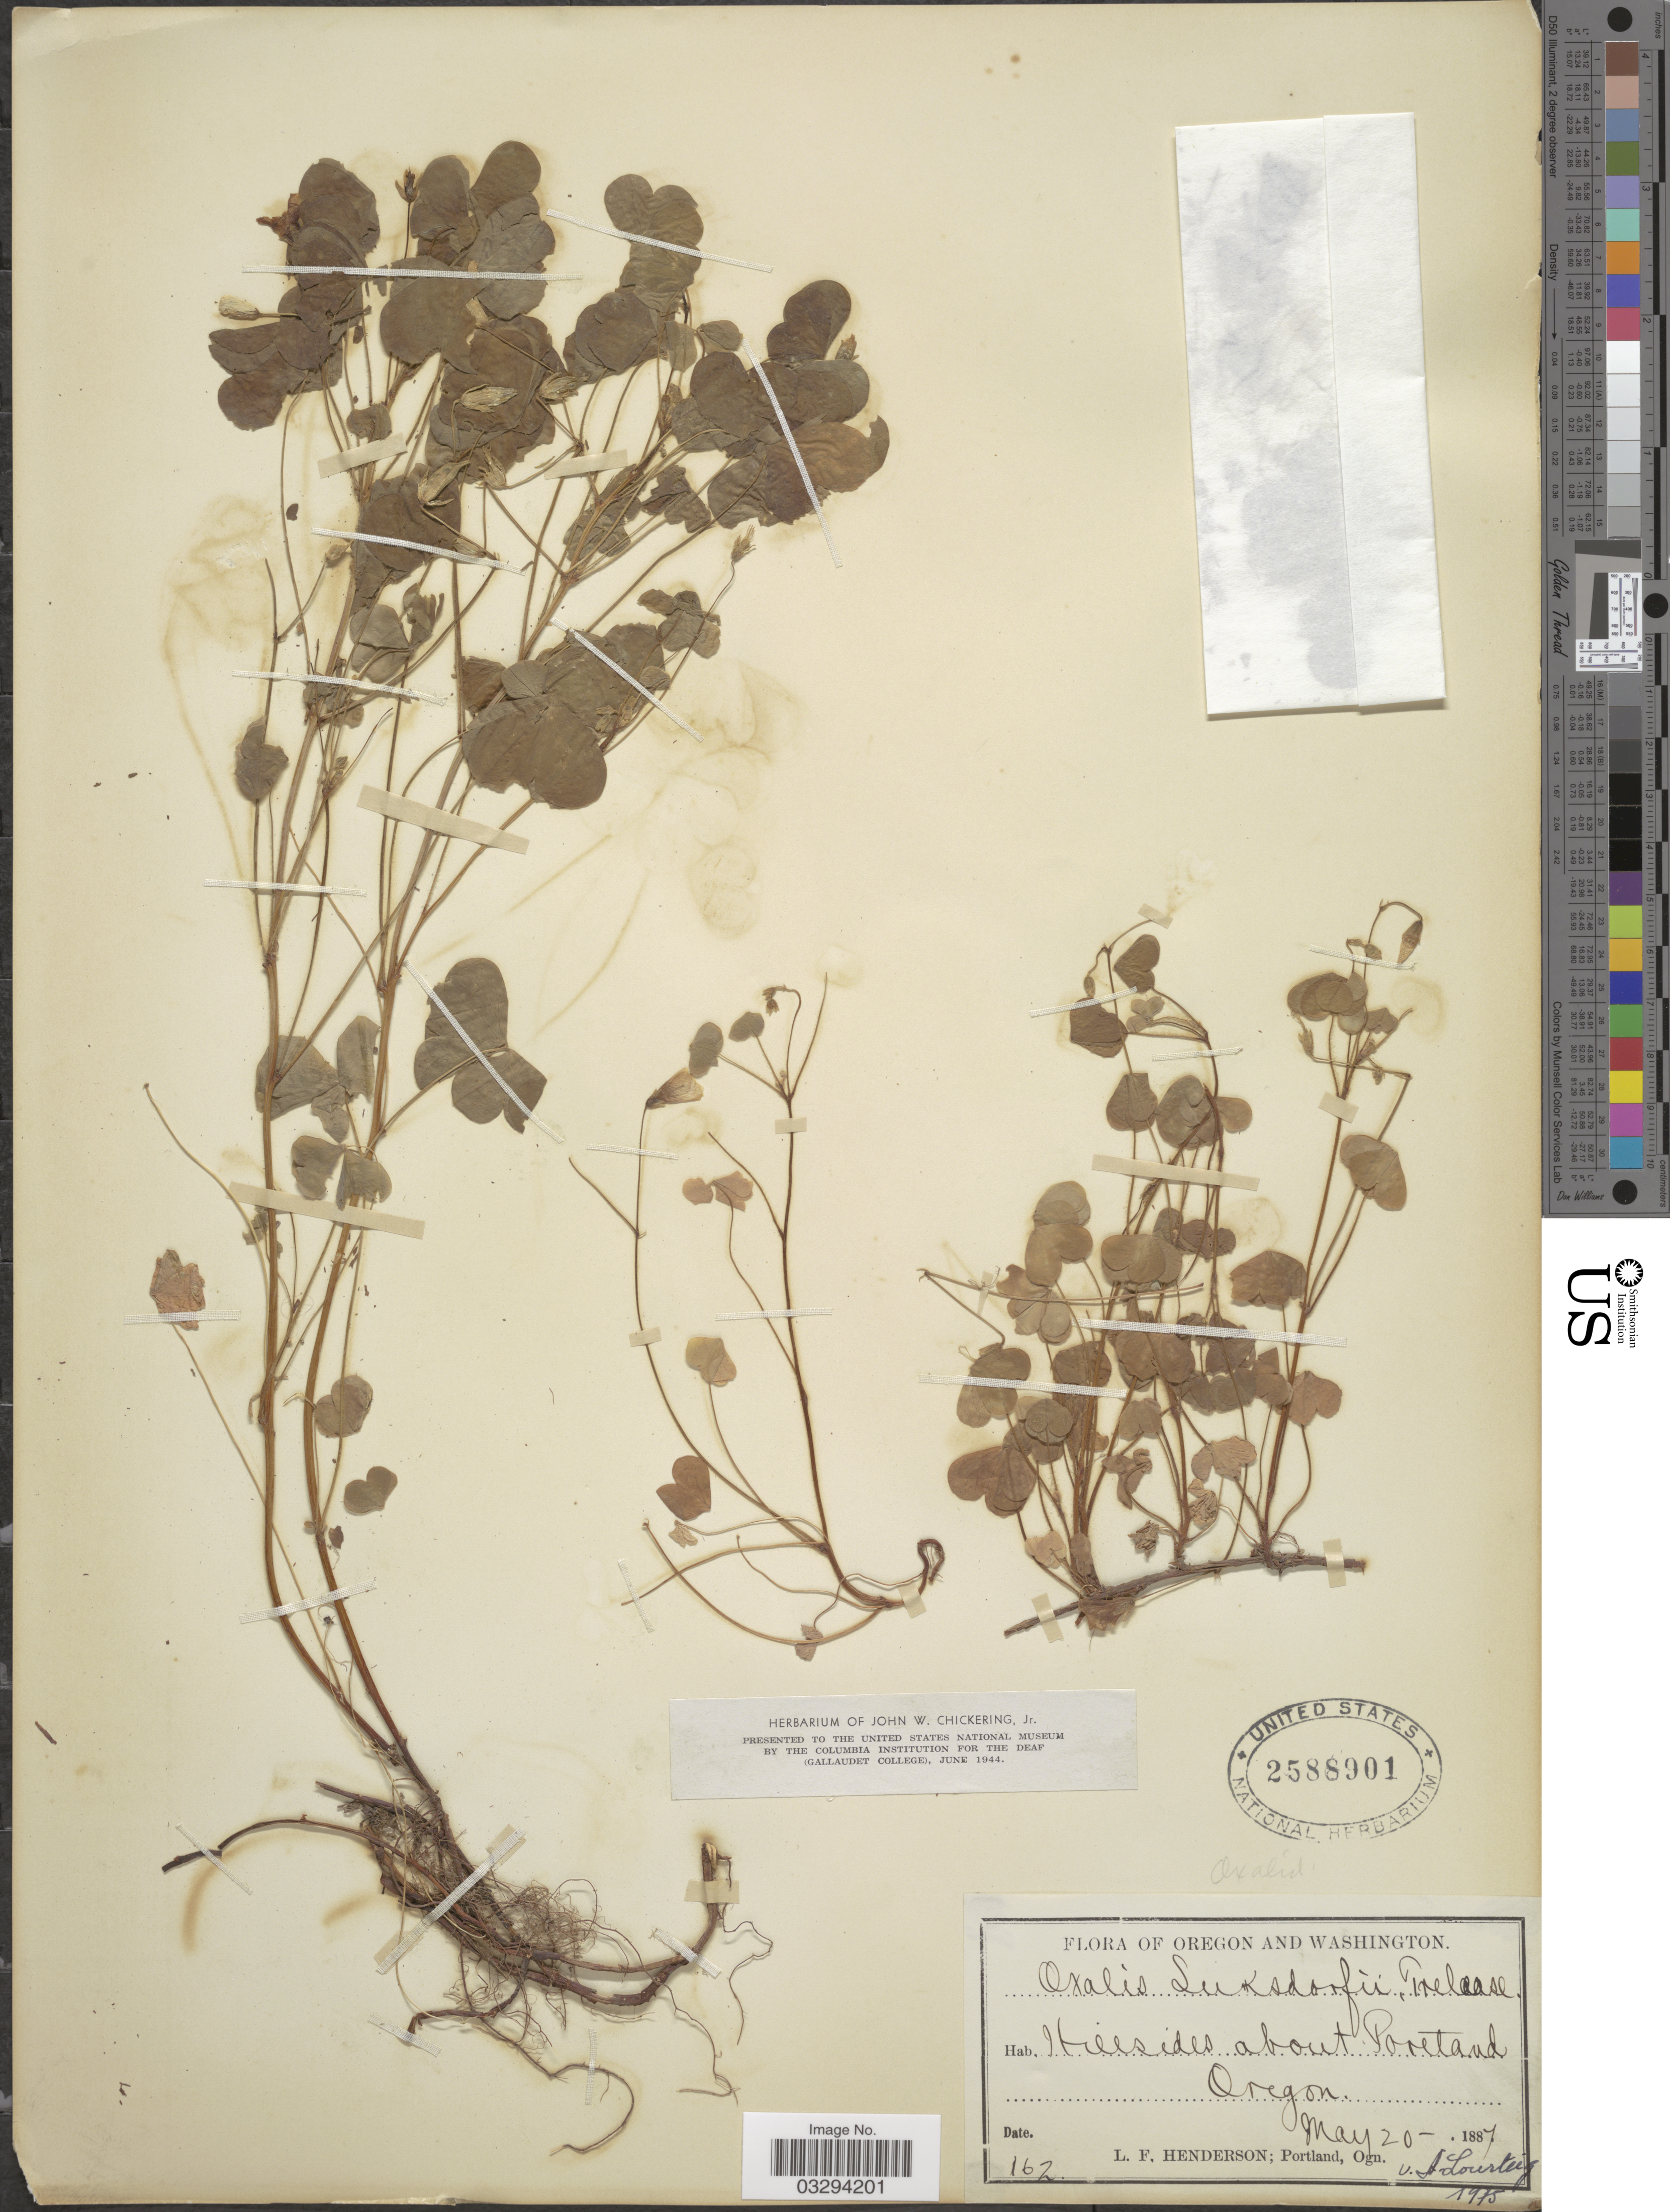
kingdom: Plantae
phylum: Tracheophyta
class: Magnoliopsida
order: Oxalidales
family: Oxalidaceae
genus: Oxalis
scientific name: Oxalis suksdorfii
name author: Trel.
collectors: L. Henderson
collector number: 162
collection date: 1887-05-20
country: United States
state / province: Oregon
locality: Hillsides about Portland.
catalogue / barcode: US 2588901